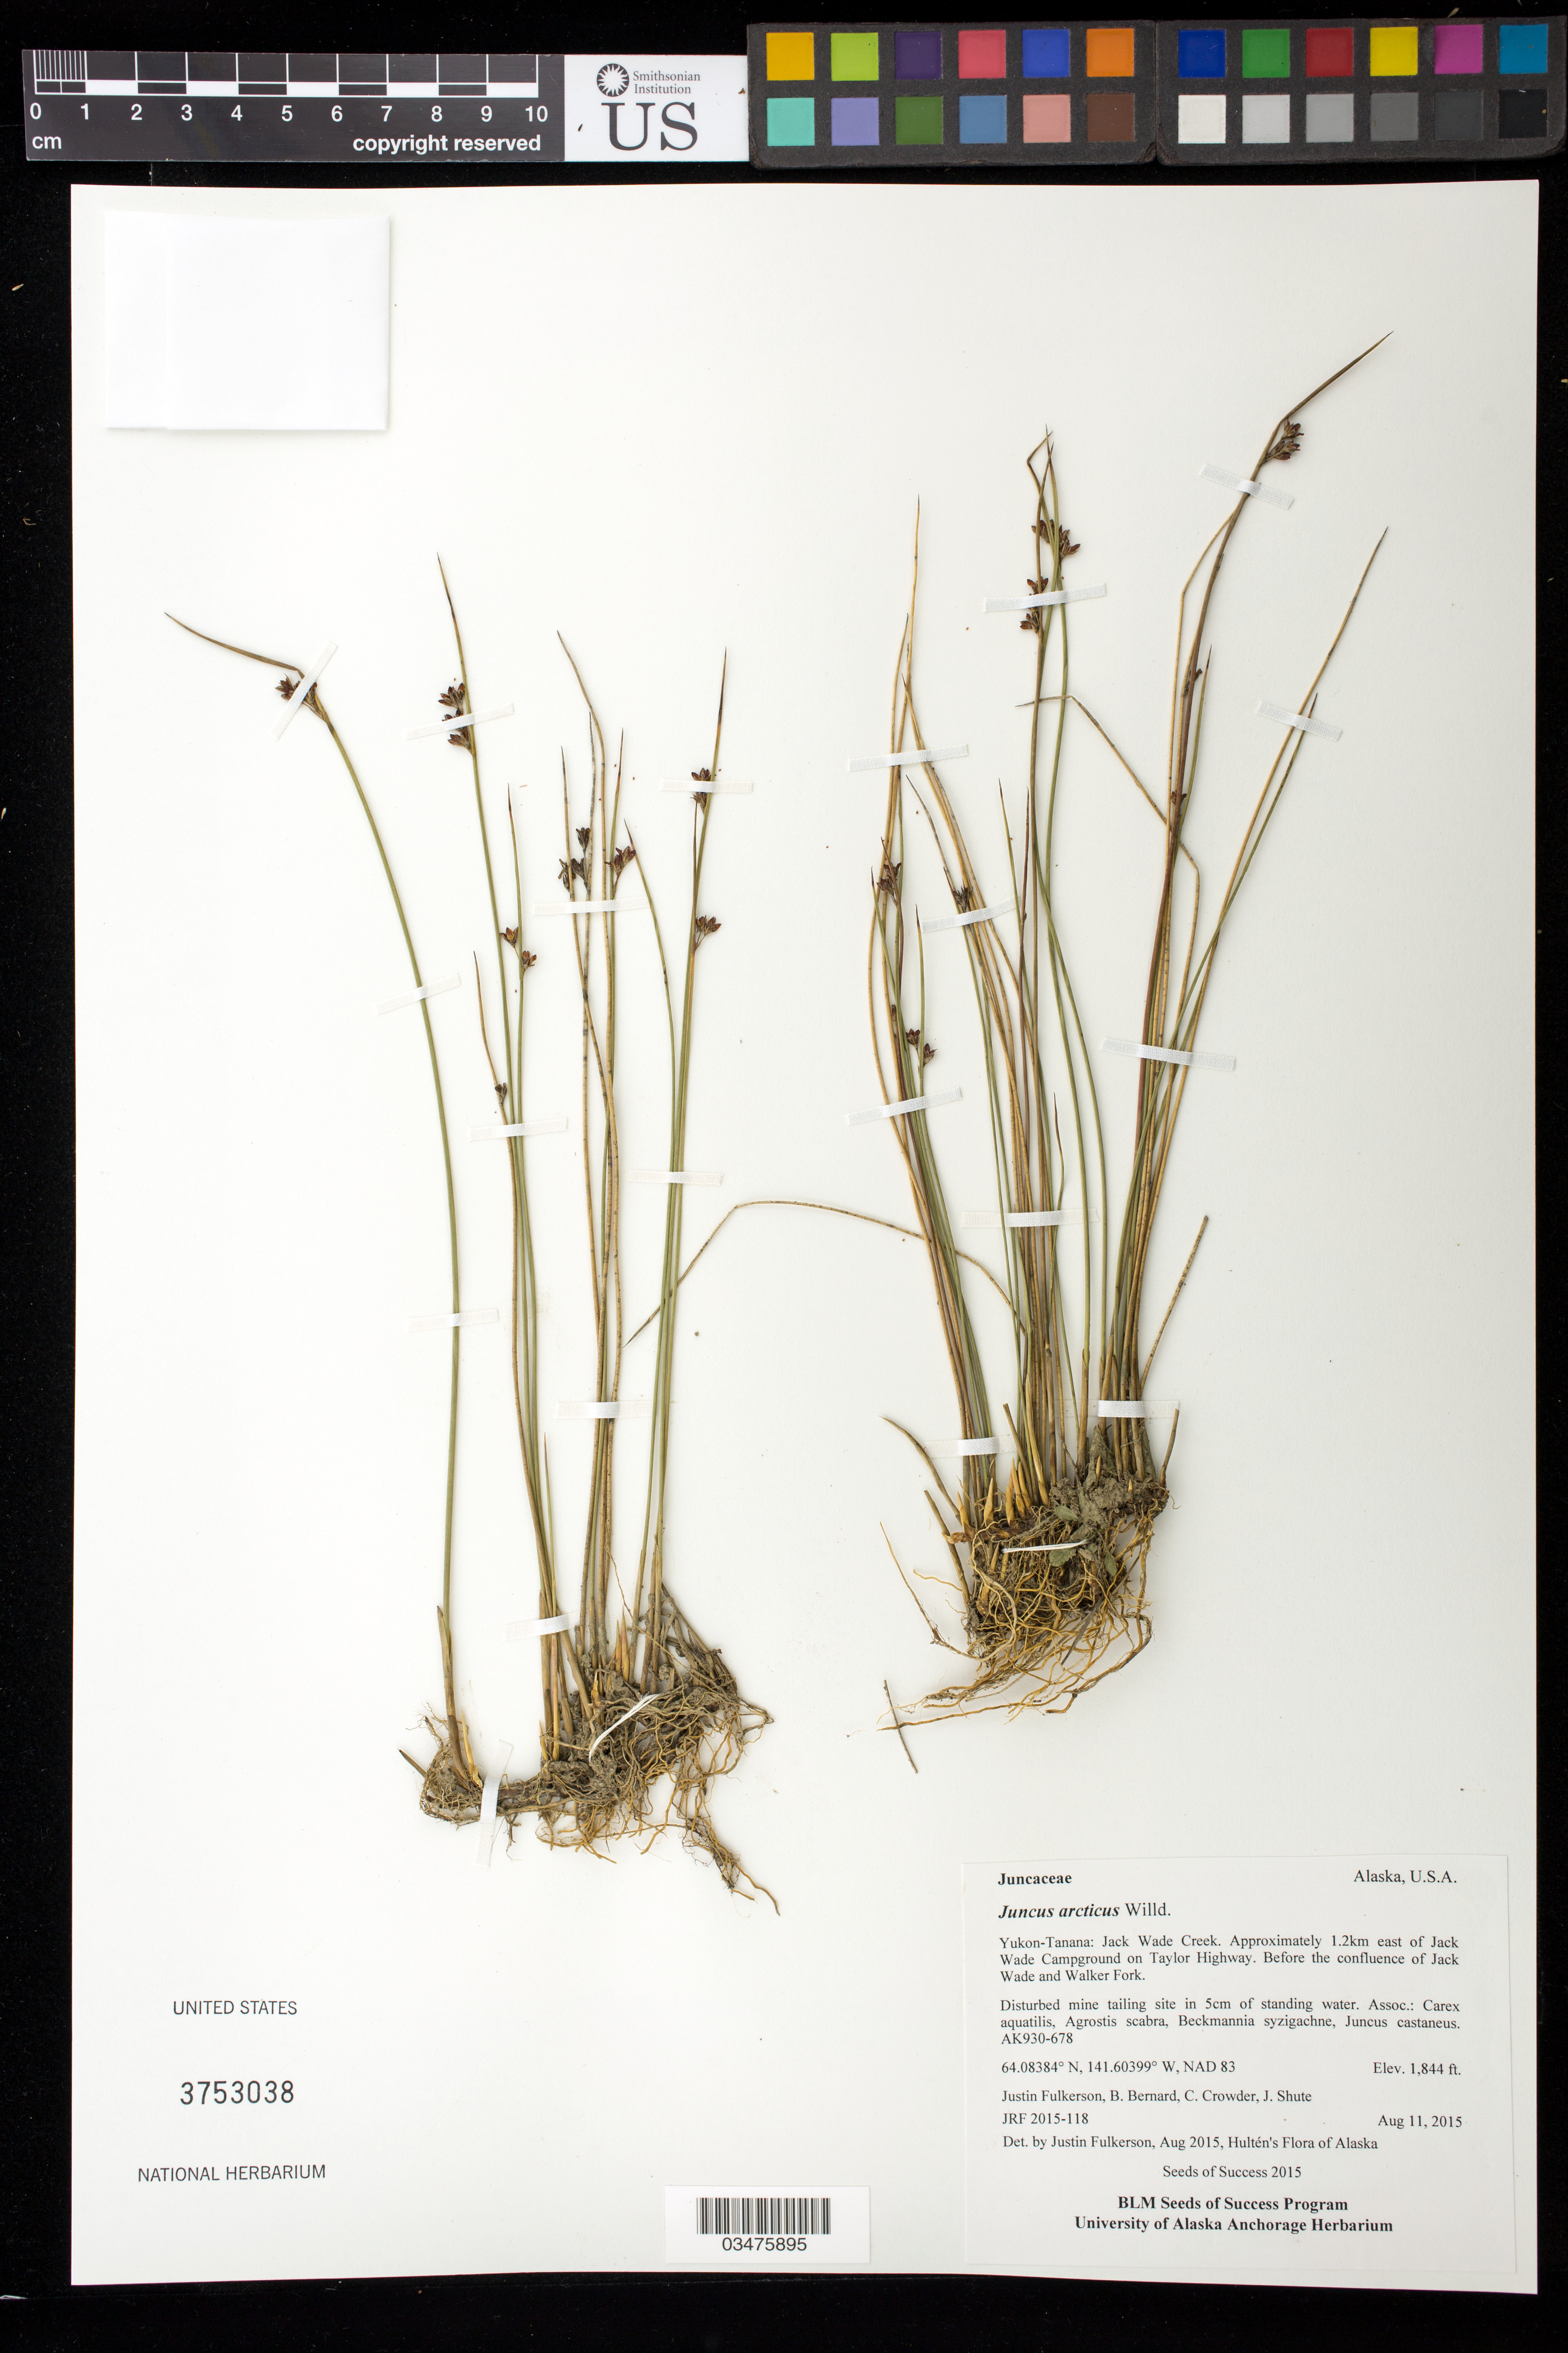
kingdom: Plantae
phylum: Tracheophyta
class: Liliopsida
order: Poales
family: Juncaceae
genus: Juncus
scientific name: Juncus arcticus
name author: Willd.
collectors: J. Fulkerson, C. Crowder, J. Shute & B. Bernard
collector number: AK930-678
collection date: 2015-08-11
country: United States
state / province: Alaska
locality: Yukon-Tanana Uplands, Jack Wade Creek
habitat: Disturbed mine tailing site with 5 cm of satanding water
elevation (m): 562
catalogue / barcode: US 3753038